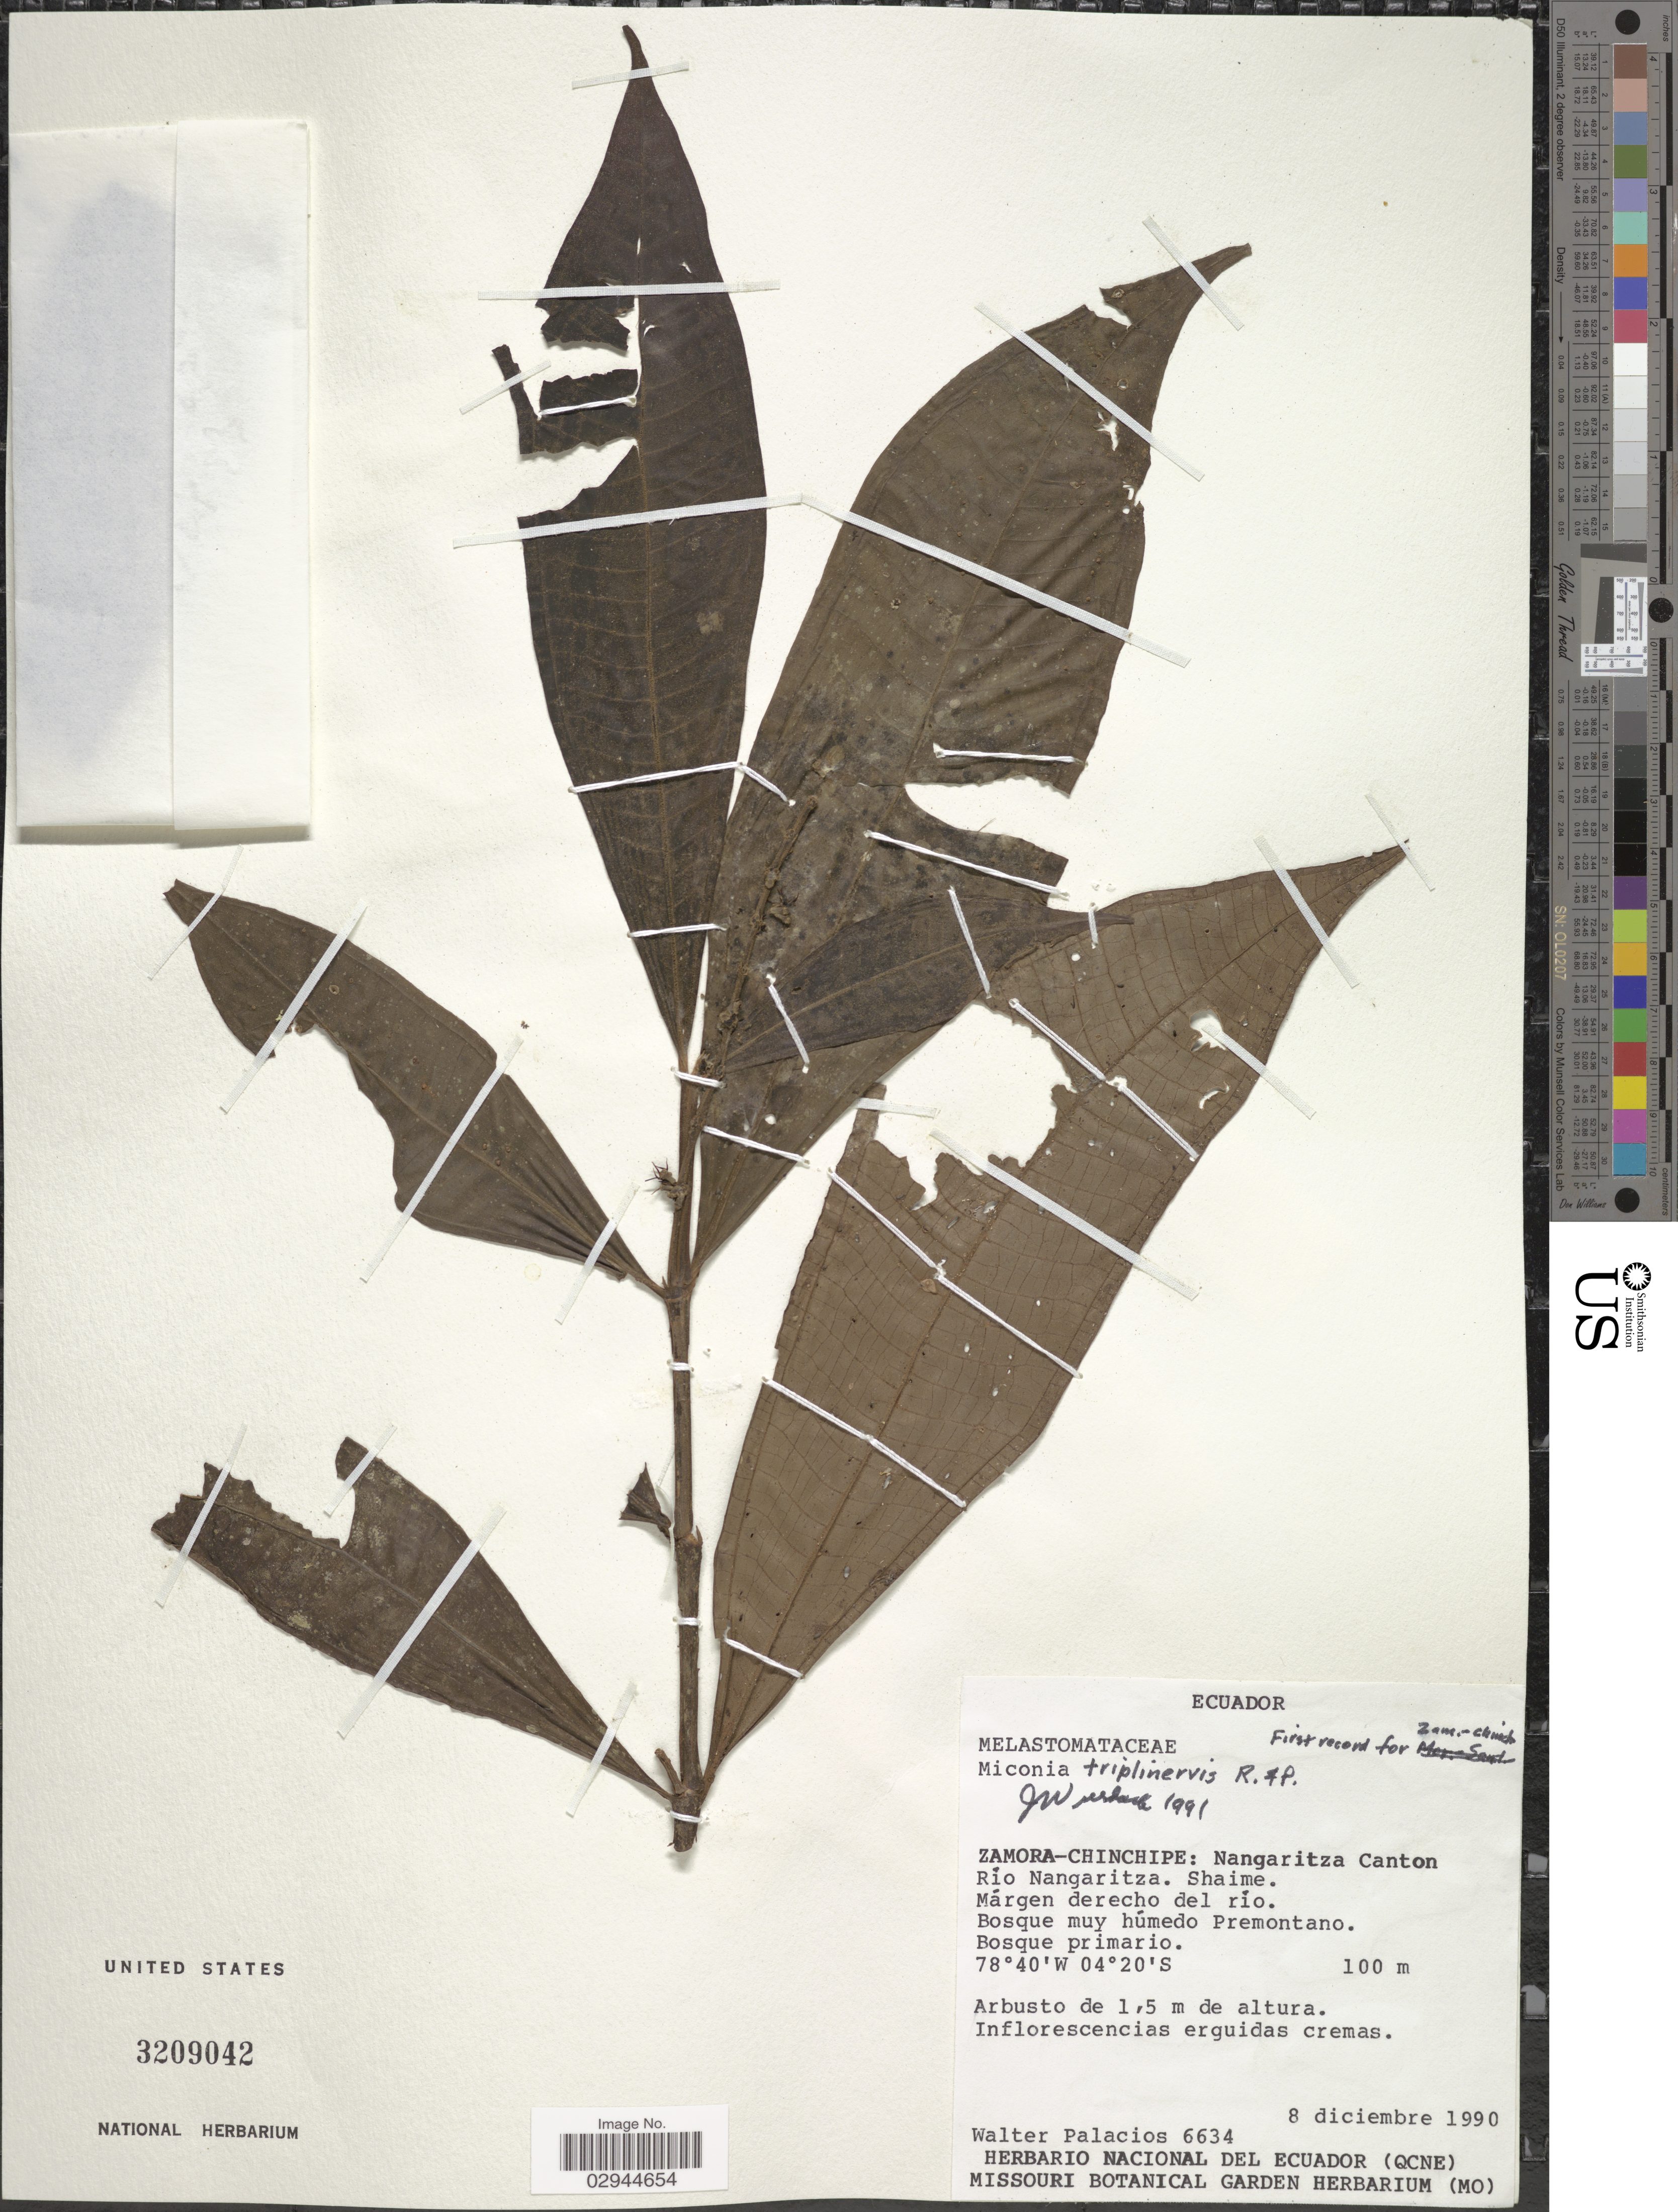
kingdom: Plantae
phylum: Tracheophyta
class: Magnoliopsida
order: Myrtales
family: Melastomataceae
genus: Miconia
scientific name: Miconia triplinervis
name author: Ruiz & Pav.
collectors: W. Palacios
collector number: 6634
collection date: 1990-12-08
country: Ecuador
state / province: Zamora-Chinchipe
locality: Nangaritza Canton, Río Nangaritza, Shaime, Márgen derecho del río.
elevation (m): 100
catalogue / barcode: US 3209042